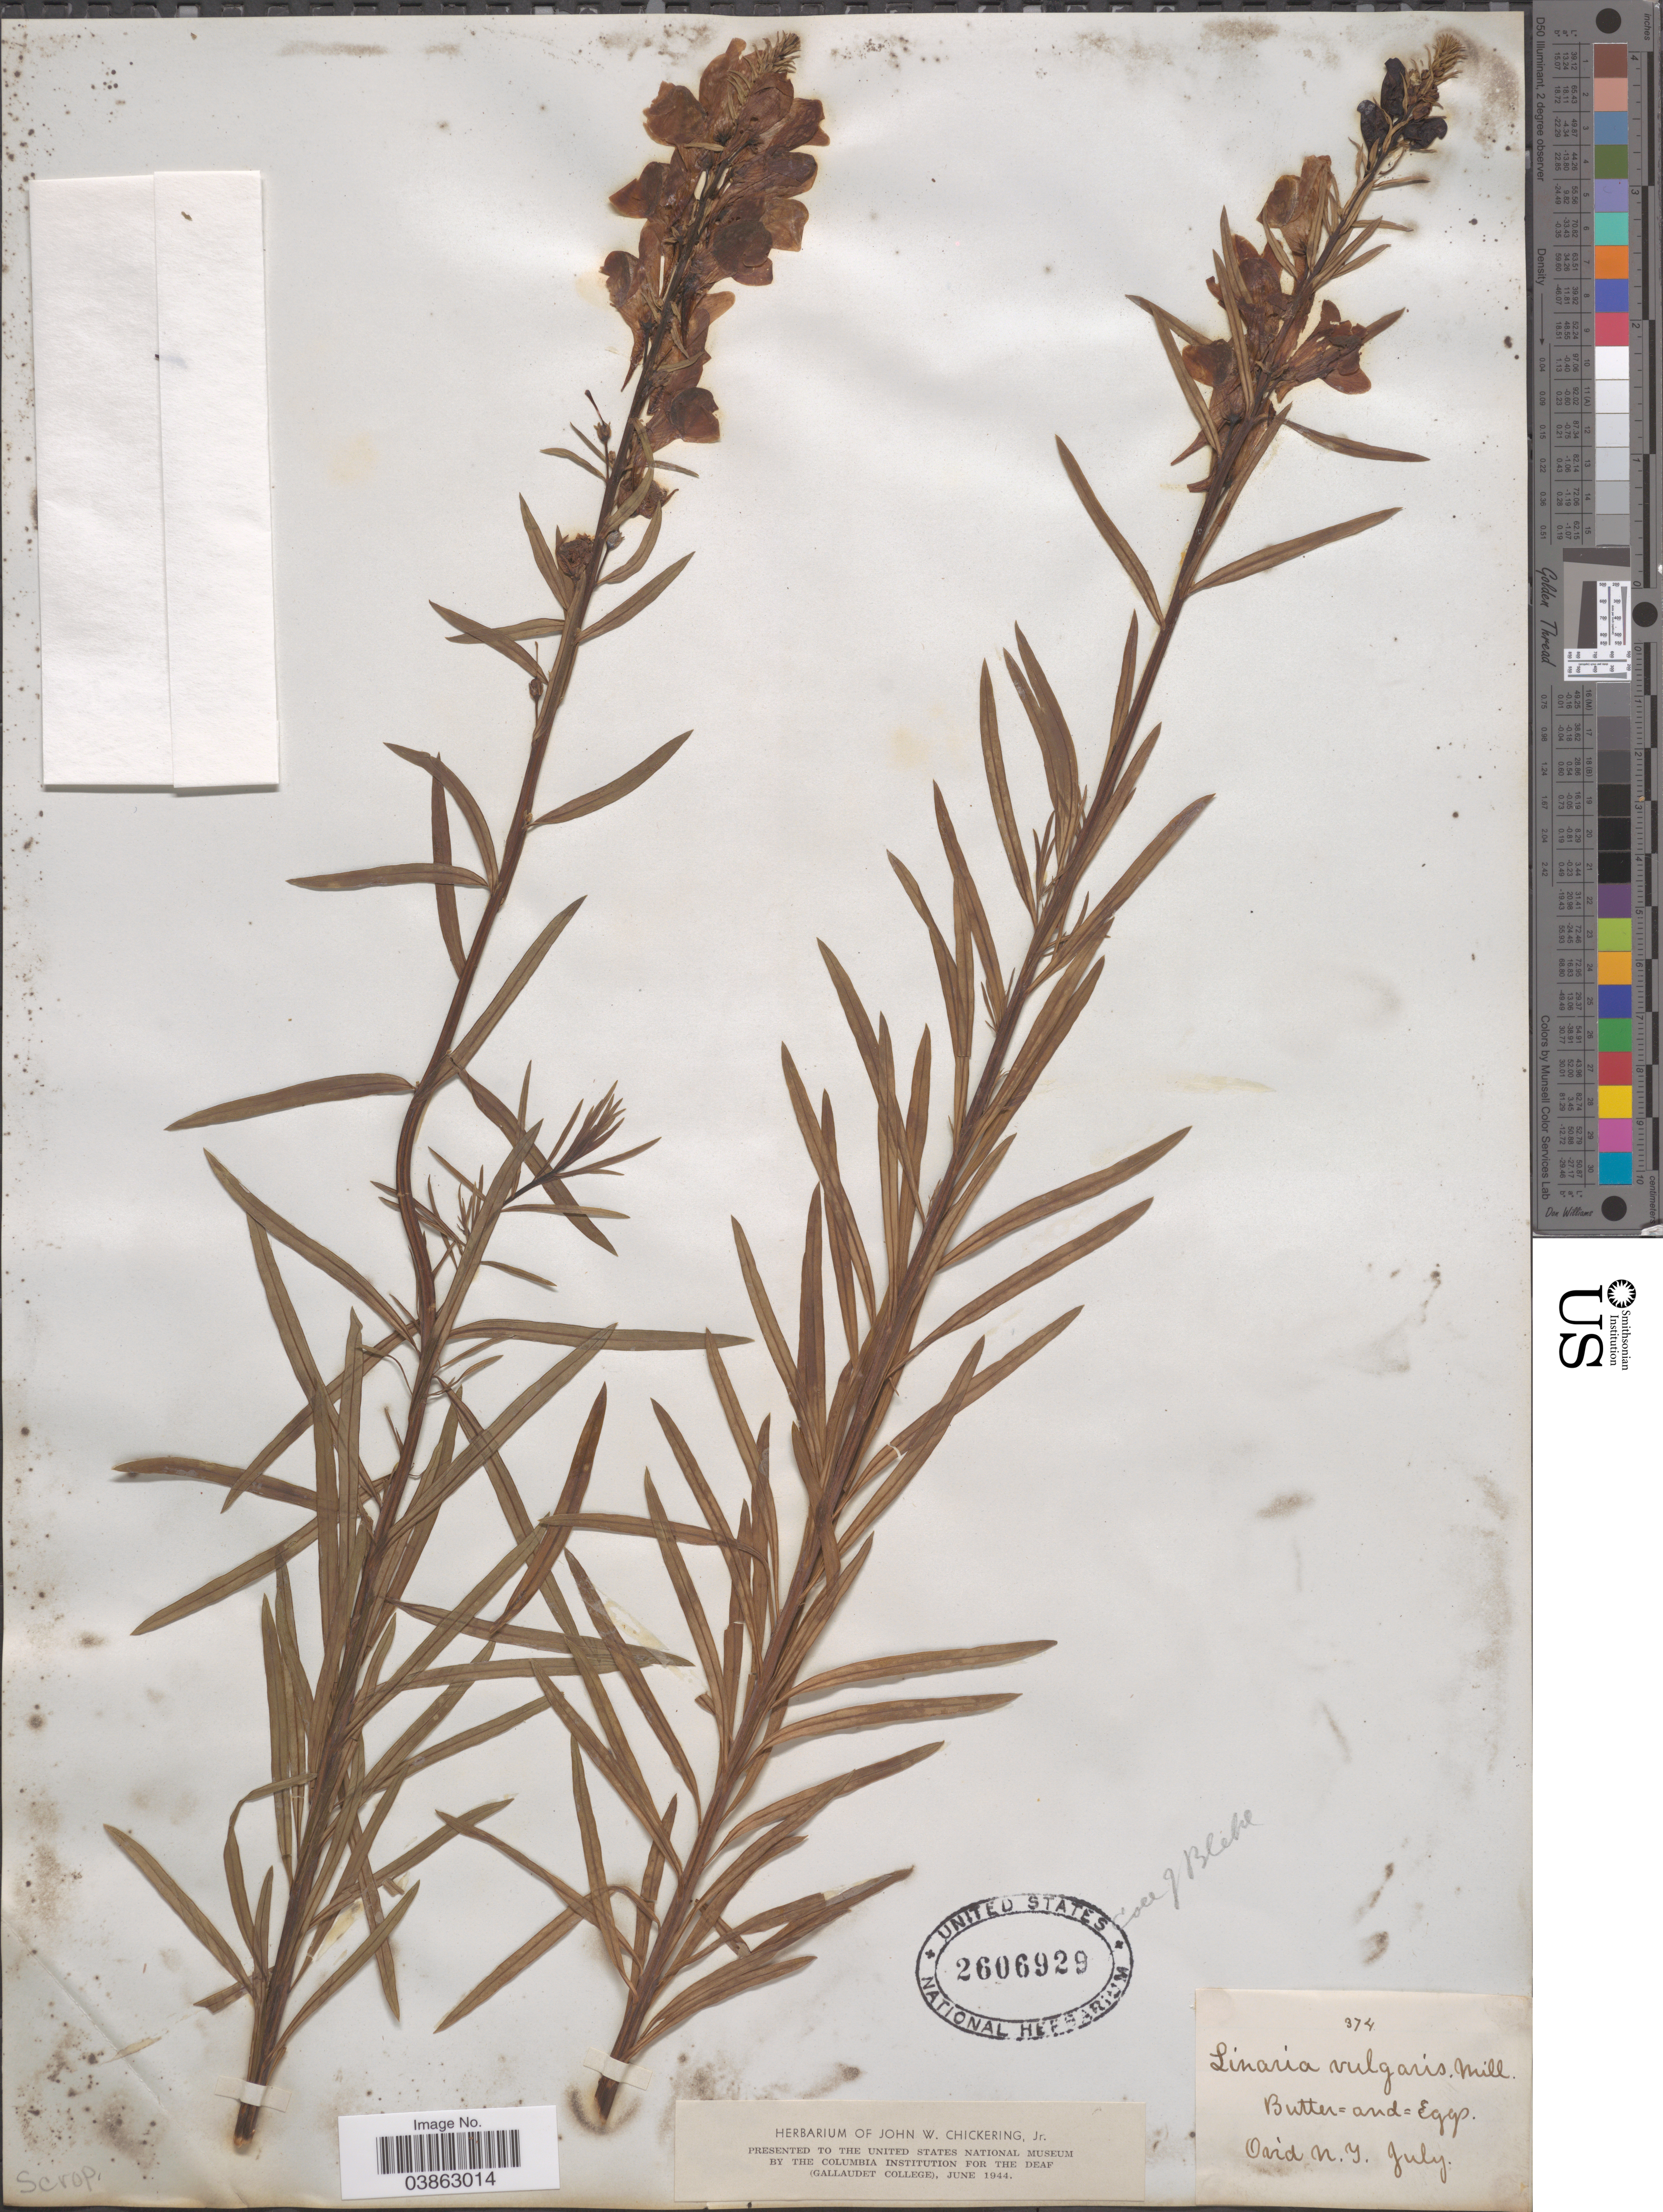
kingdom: Plantae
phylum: Tracheophyta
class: Magnoliopsida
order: Lamiales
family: Plantaginaceae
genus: Linaria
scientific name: Linaria vulgaris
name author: Mill.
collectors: J. Blake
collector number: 374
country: United States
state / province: New York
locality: Ovid.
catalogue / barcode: US 2606929